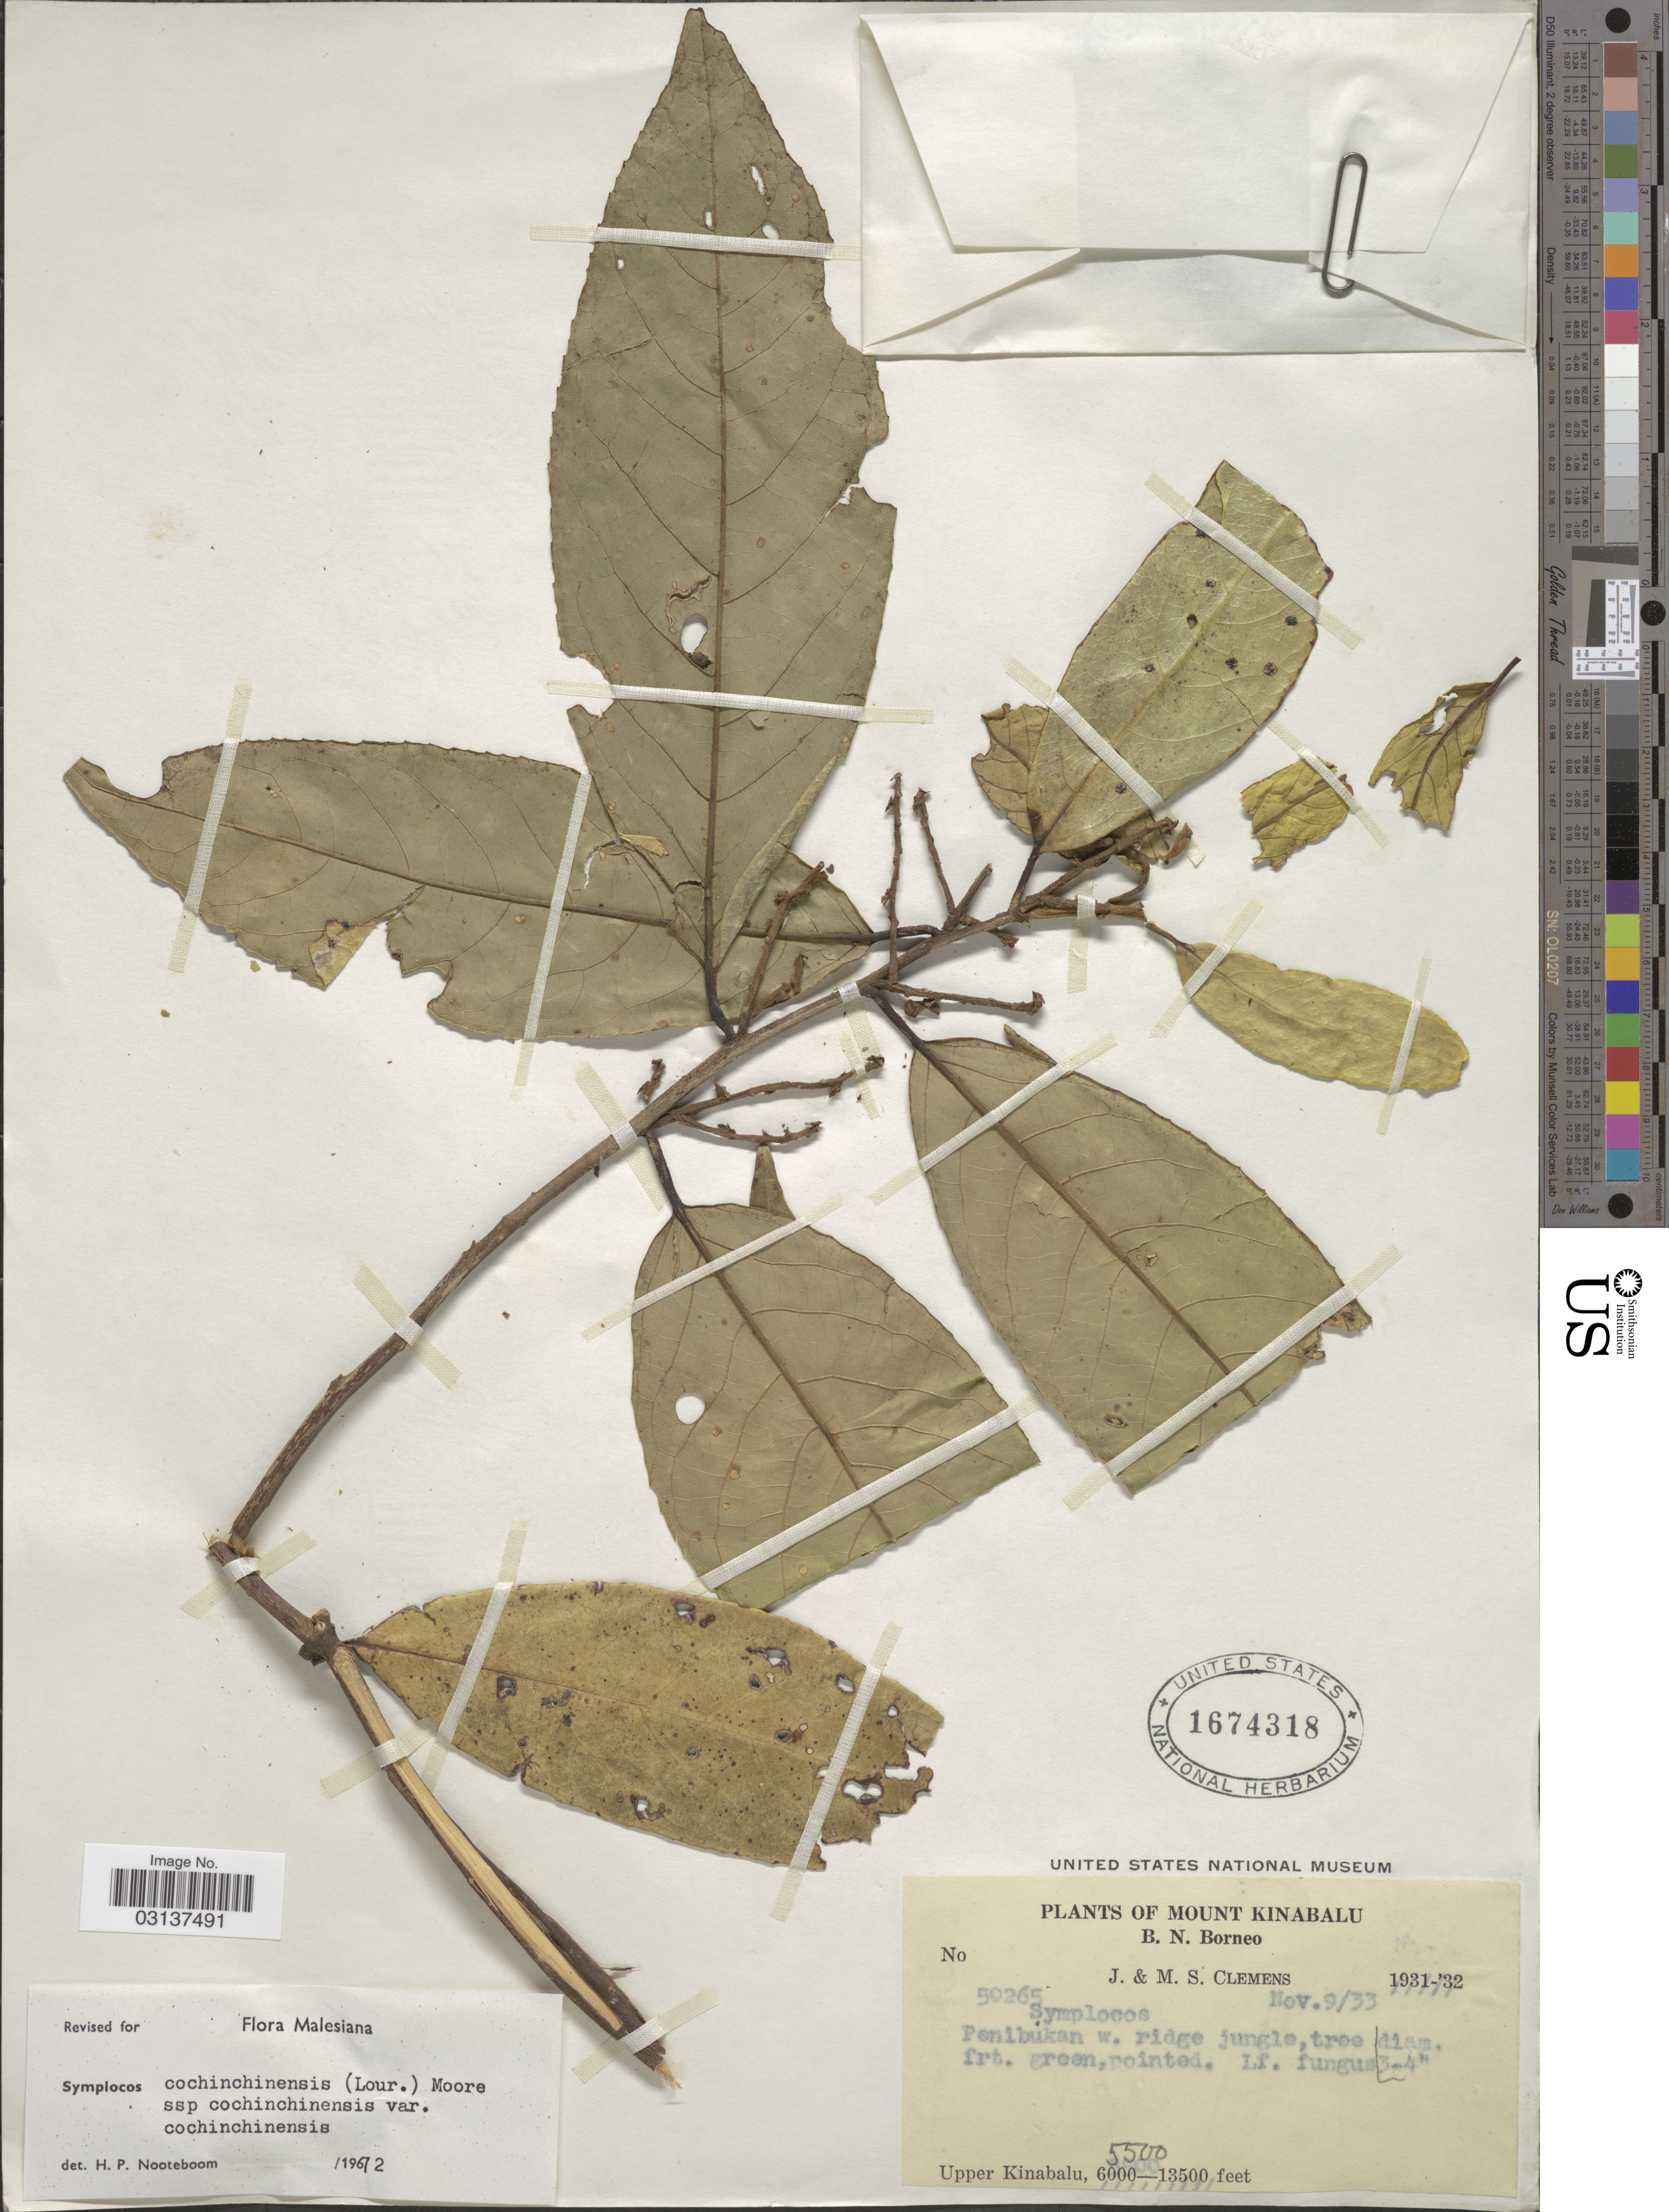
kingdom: Plantae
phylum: Tracheophyta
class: Magnoliopsida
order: Ericales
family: Symplocaceae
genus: Symplocos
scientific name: Symplocos cochinchinensis subsp. cochinchinensis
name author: (Lour.) S. Moore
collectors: J. Clemens & M. S. Clemens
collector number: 50265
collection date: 1933-11-09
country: Malaysia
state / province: Sabah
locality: Mount Kinabalu, Penibukan. Upper Kinabalu.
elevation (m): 1676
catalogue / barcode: US 1674318